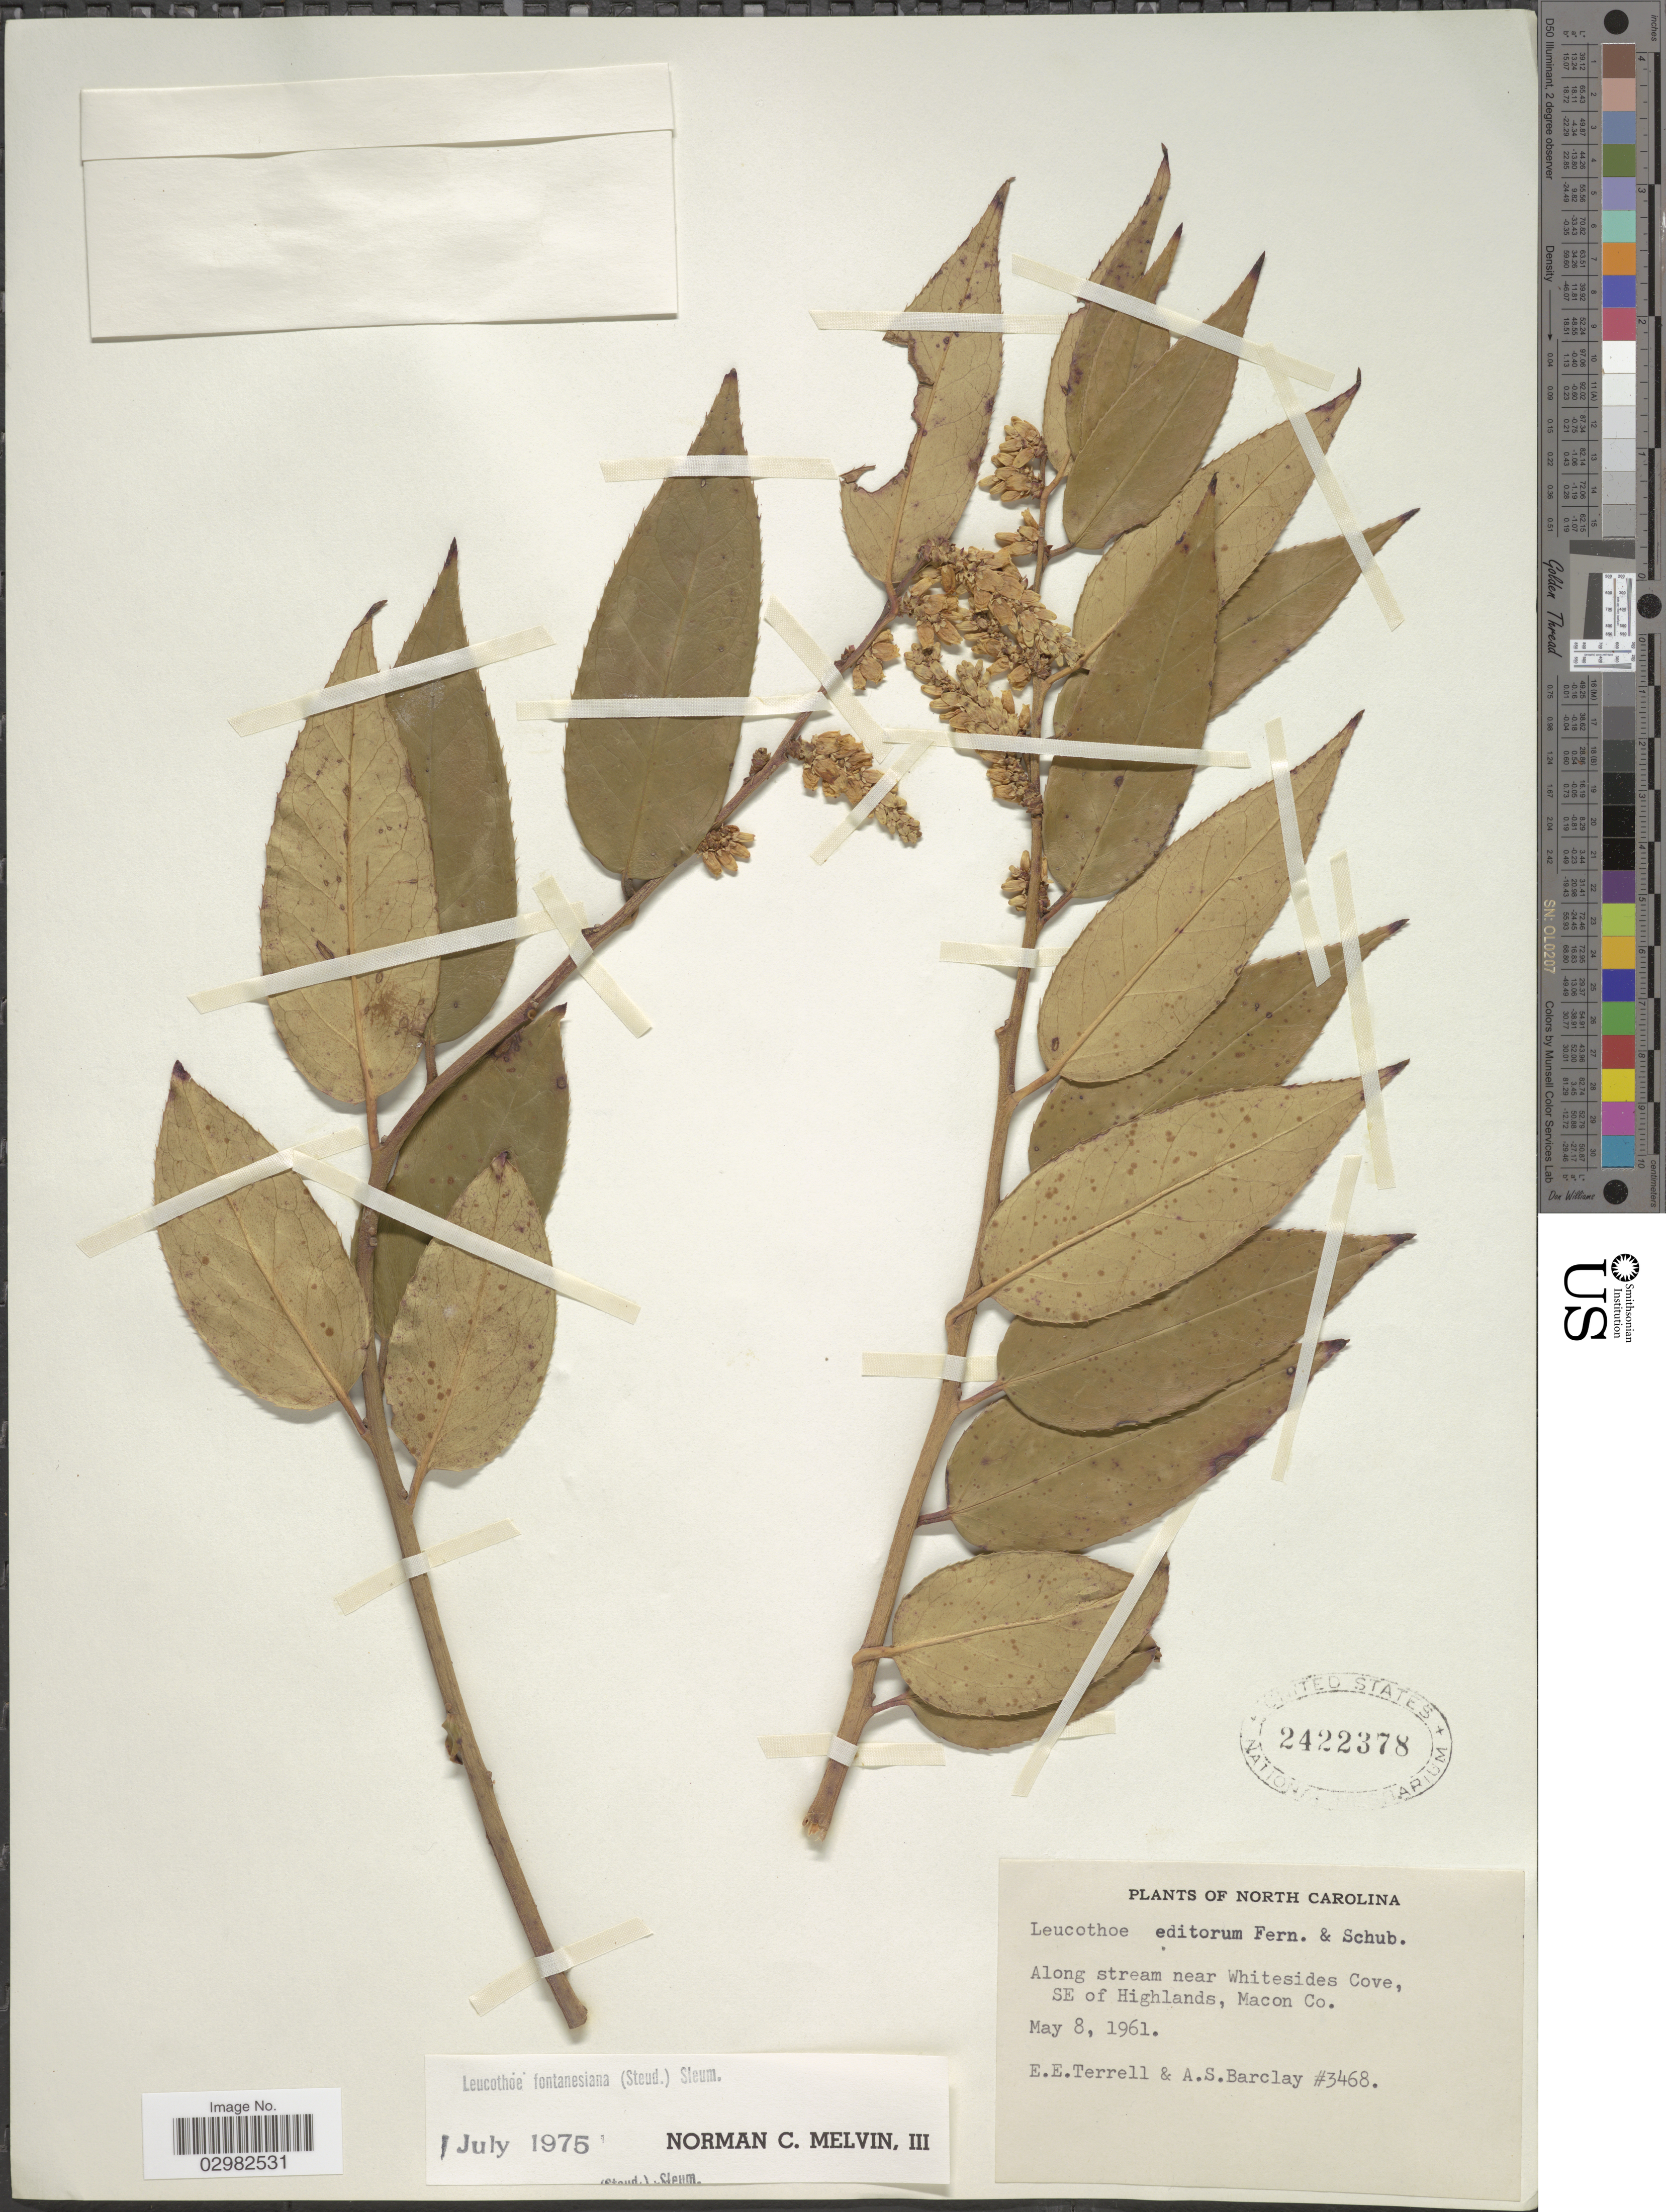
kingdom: Plantae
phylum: Tracheophyta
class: Magnoliopsida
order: Ericales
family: Ericaceae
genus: Leucothoe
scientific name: Leucothoë fontanesiana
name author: (Steud.) Sleumer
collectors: E. E. Terrell & A. S. Barclay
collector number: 3468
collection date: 1961-05-08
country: United States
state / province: North Carolina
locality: Along stream near Whitesides Cove, SE of Highlands, Macon Co.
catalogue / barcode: US 2422378